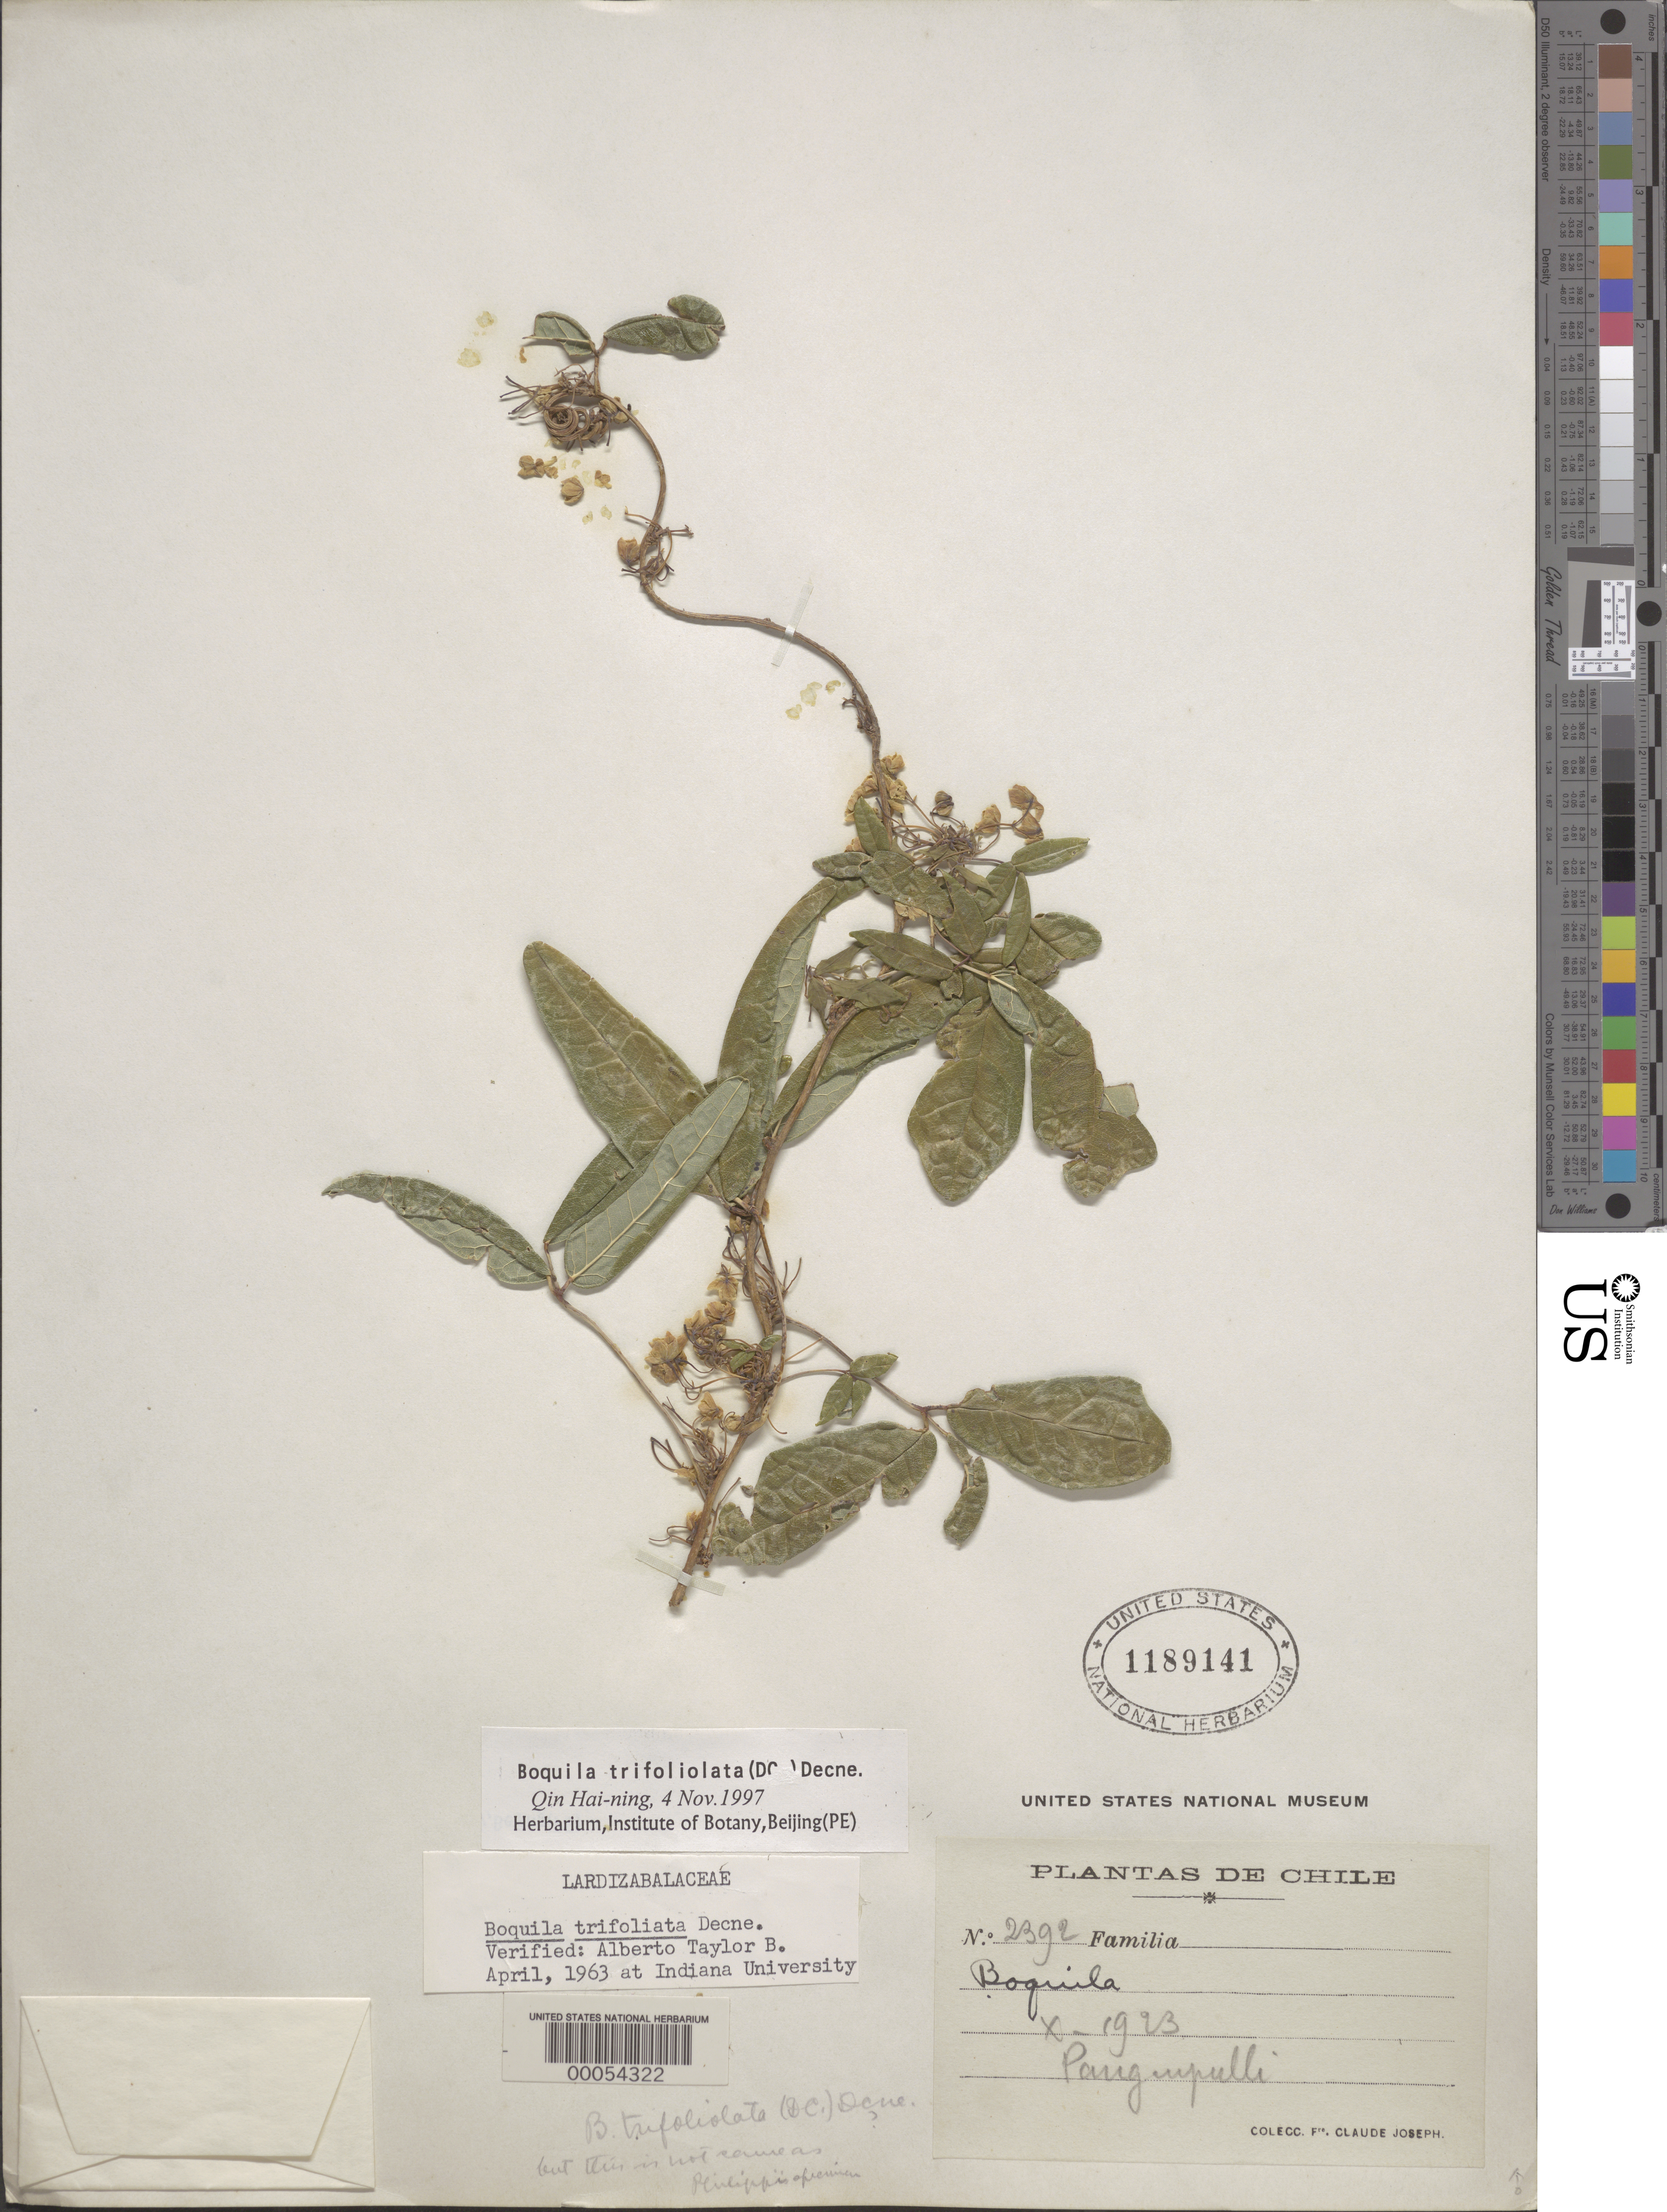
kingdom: Plantae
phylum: Tracheophyta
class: Magnoliopsida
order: Ranunculales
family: Lardizabalaceae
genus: Boquila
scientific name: Boquila trifoliolata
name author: (DC.) Decne.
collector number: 2392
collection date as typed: Oct 1923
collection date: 1923-10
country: Chile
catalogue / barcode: US 1189141